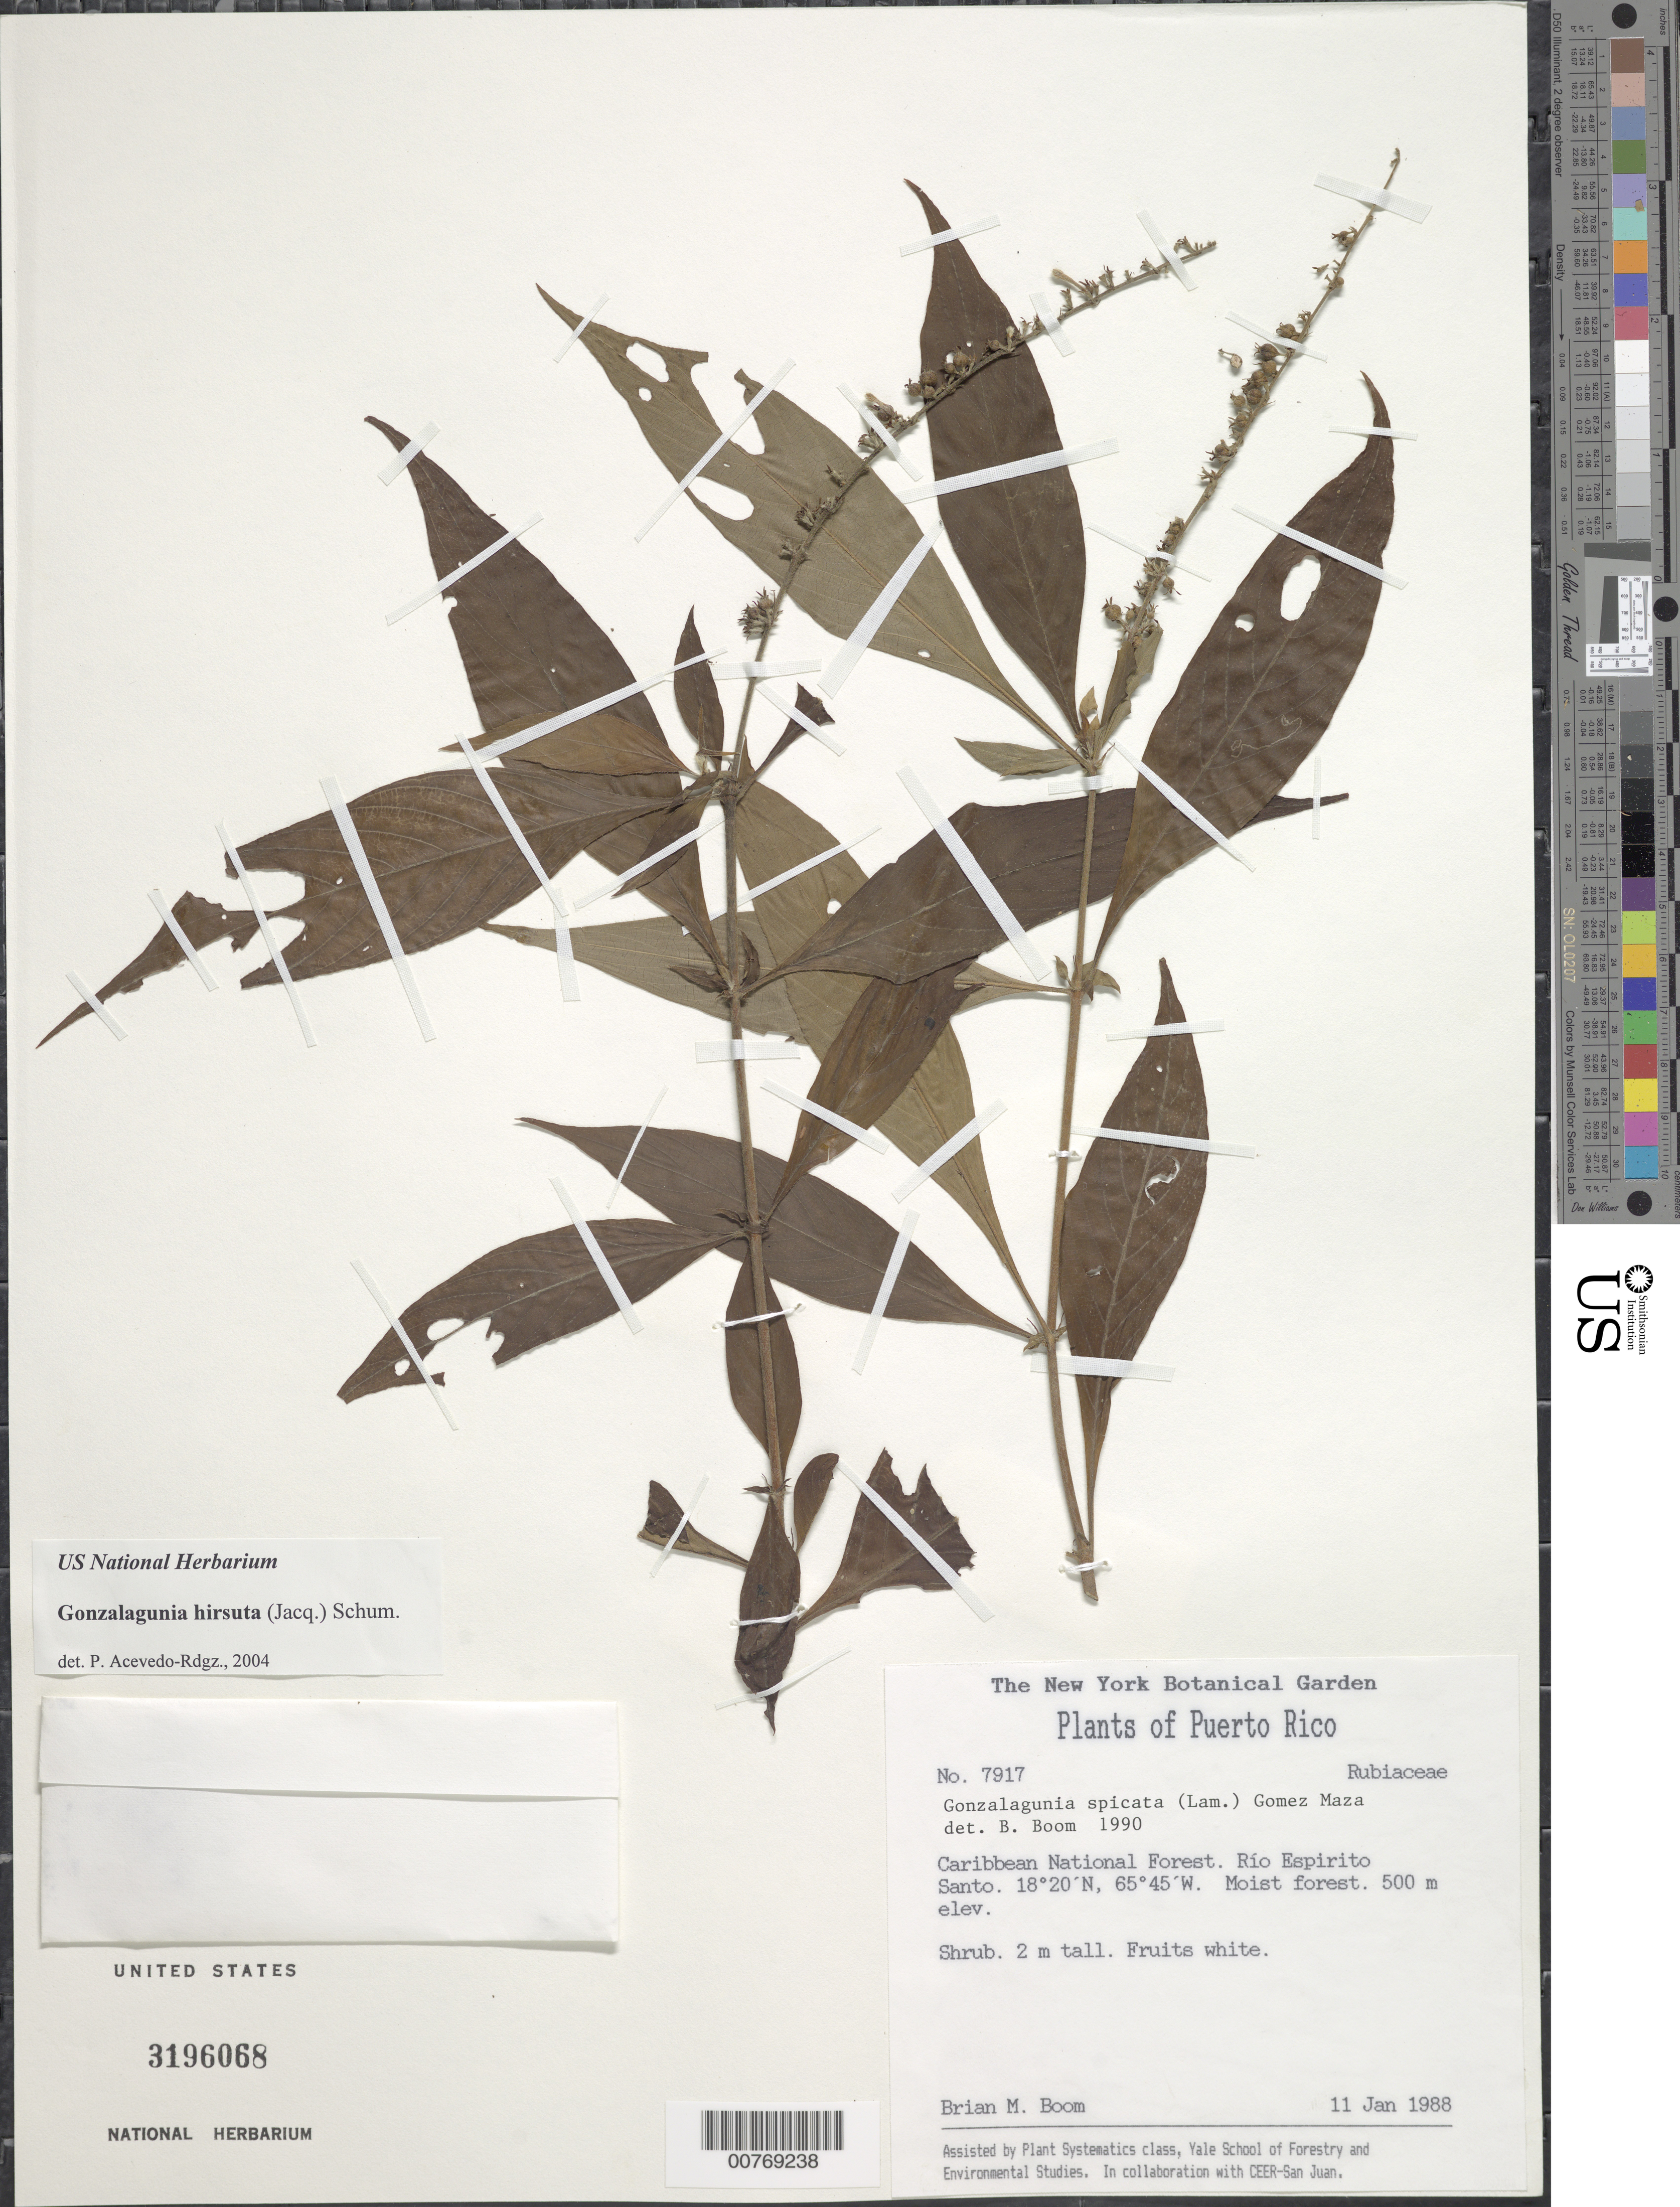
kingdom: Plantae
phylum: Tracheophyta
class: Magnoliopsida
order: Gentianales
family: Rubiaceae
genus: Gonzalagunia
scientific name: Gonzalagunia hirsuta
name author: (Jacq.) K. Schum.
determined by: Acevedo-Rodríguez, P., (BOT), Smithsonian Institution - National Museum of Natural History (UNITED STATES)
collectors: B. M. Boom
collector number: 7917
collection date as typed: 11 Jan 1988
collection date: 1988-01-11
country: Puerto Rico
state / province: Río Grande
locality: Caribbean National Forest, Río Espirito Santo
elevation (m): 500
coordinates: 18.33333333, -65.75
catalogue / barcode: US 3196068